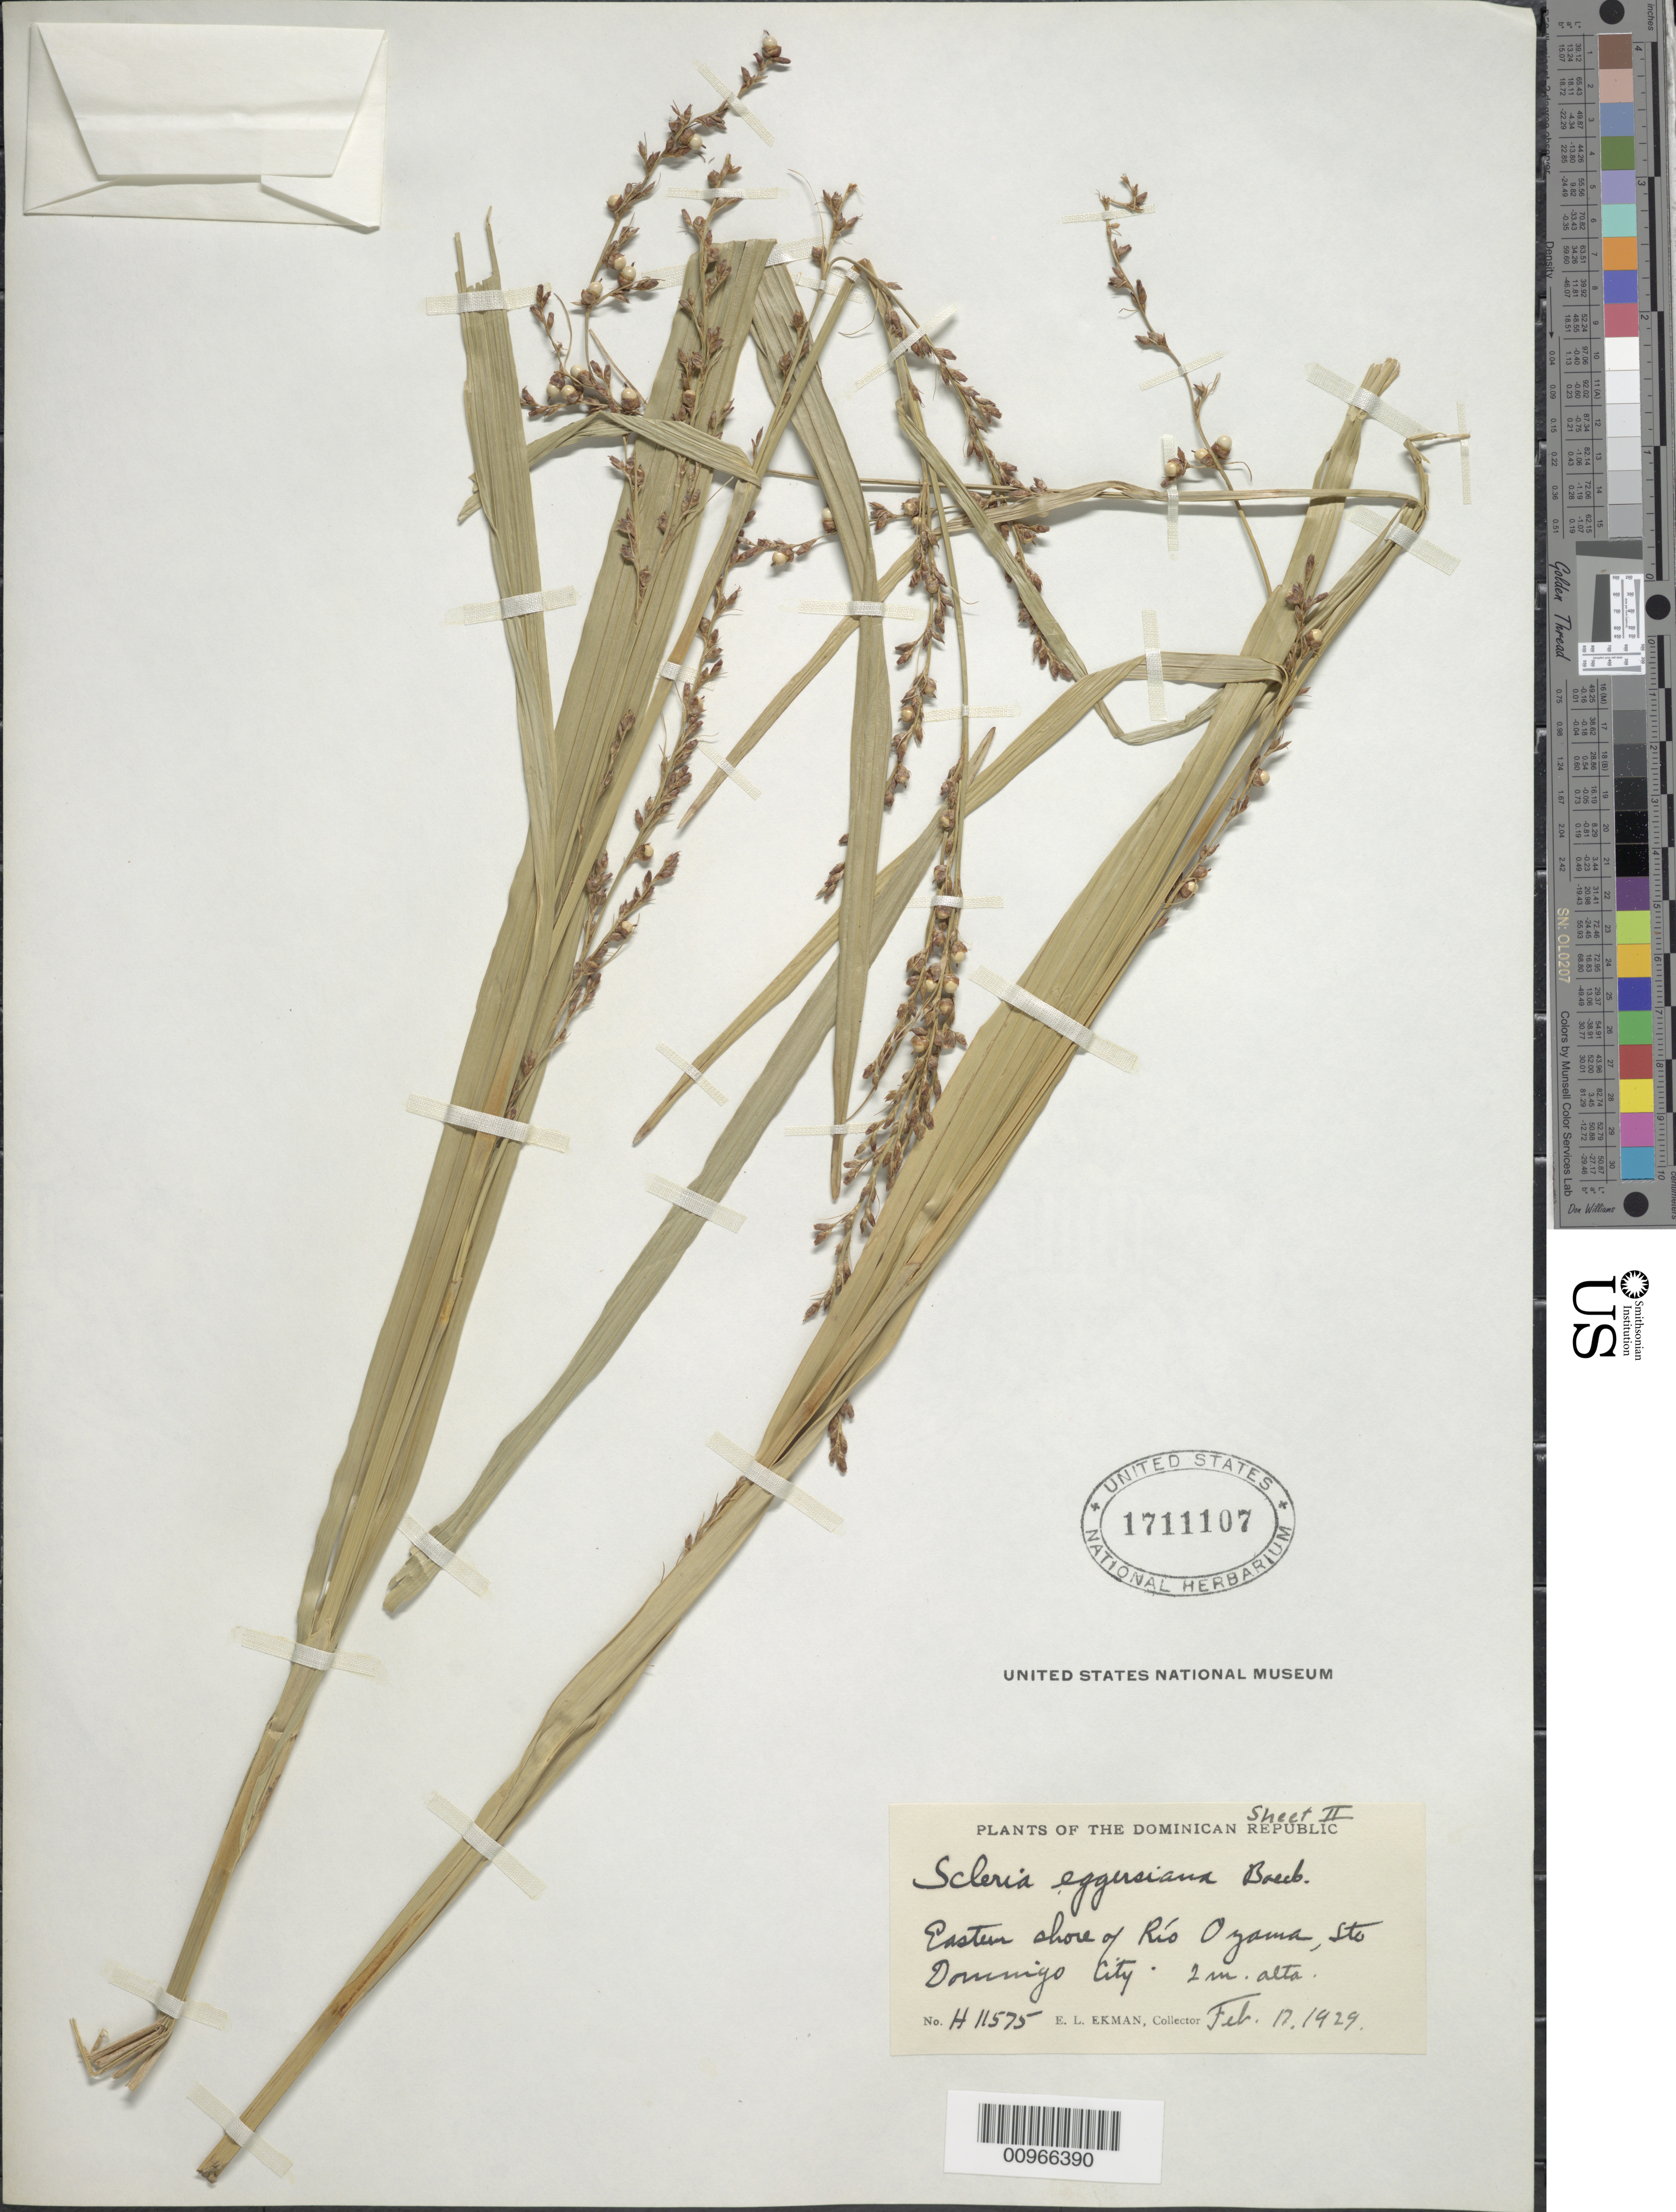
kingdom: Plantae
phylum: Tracheophyta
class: Liliopsida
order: Poales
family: Cyperaceae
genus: Scleria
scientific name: Scleria eggersiana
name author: Boeckeler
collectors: E. L. Ekman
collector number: H 11575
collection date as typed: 17 Feb 1929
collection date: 1929-02-17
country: Dominican Republic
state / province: Santo Domingo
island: Hispaniola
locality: Eastern shore of Río Ozama, Santo Domingo City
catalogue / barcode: US 1711107